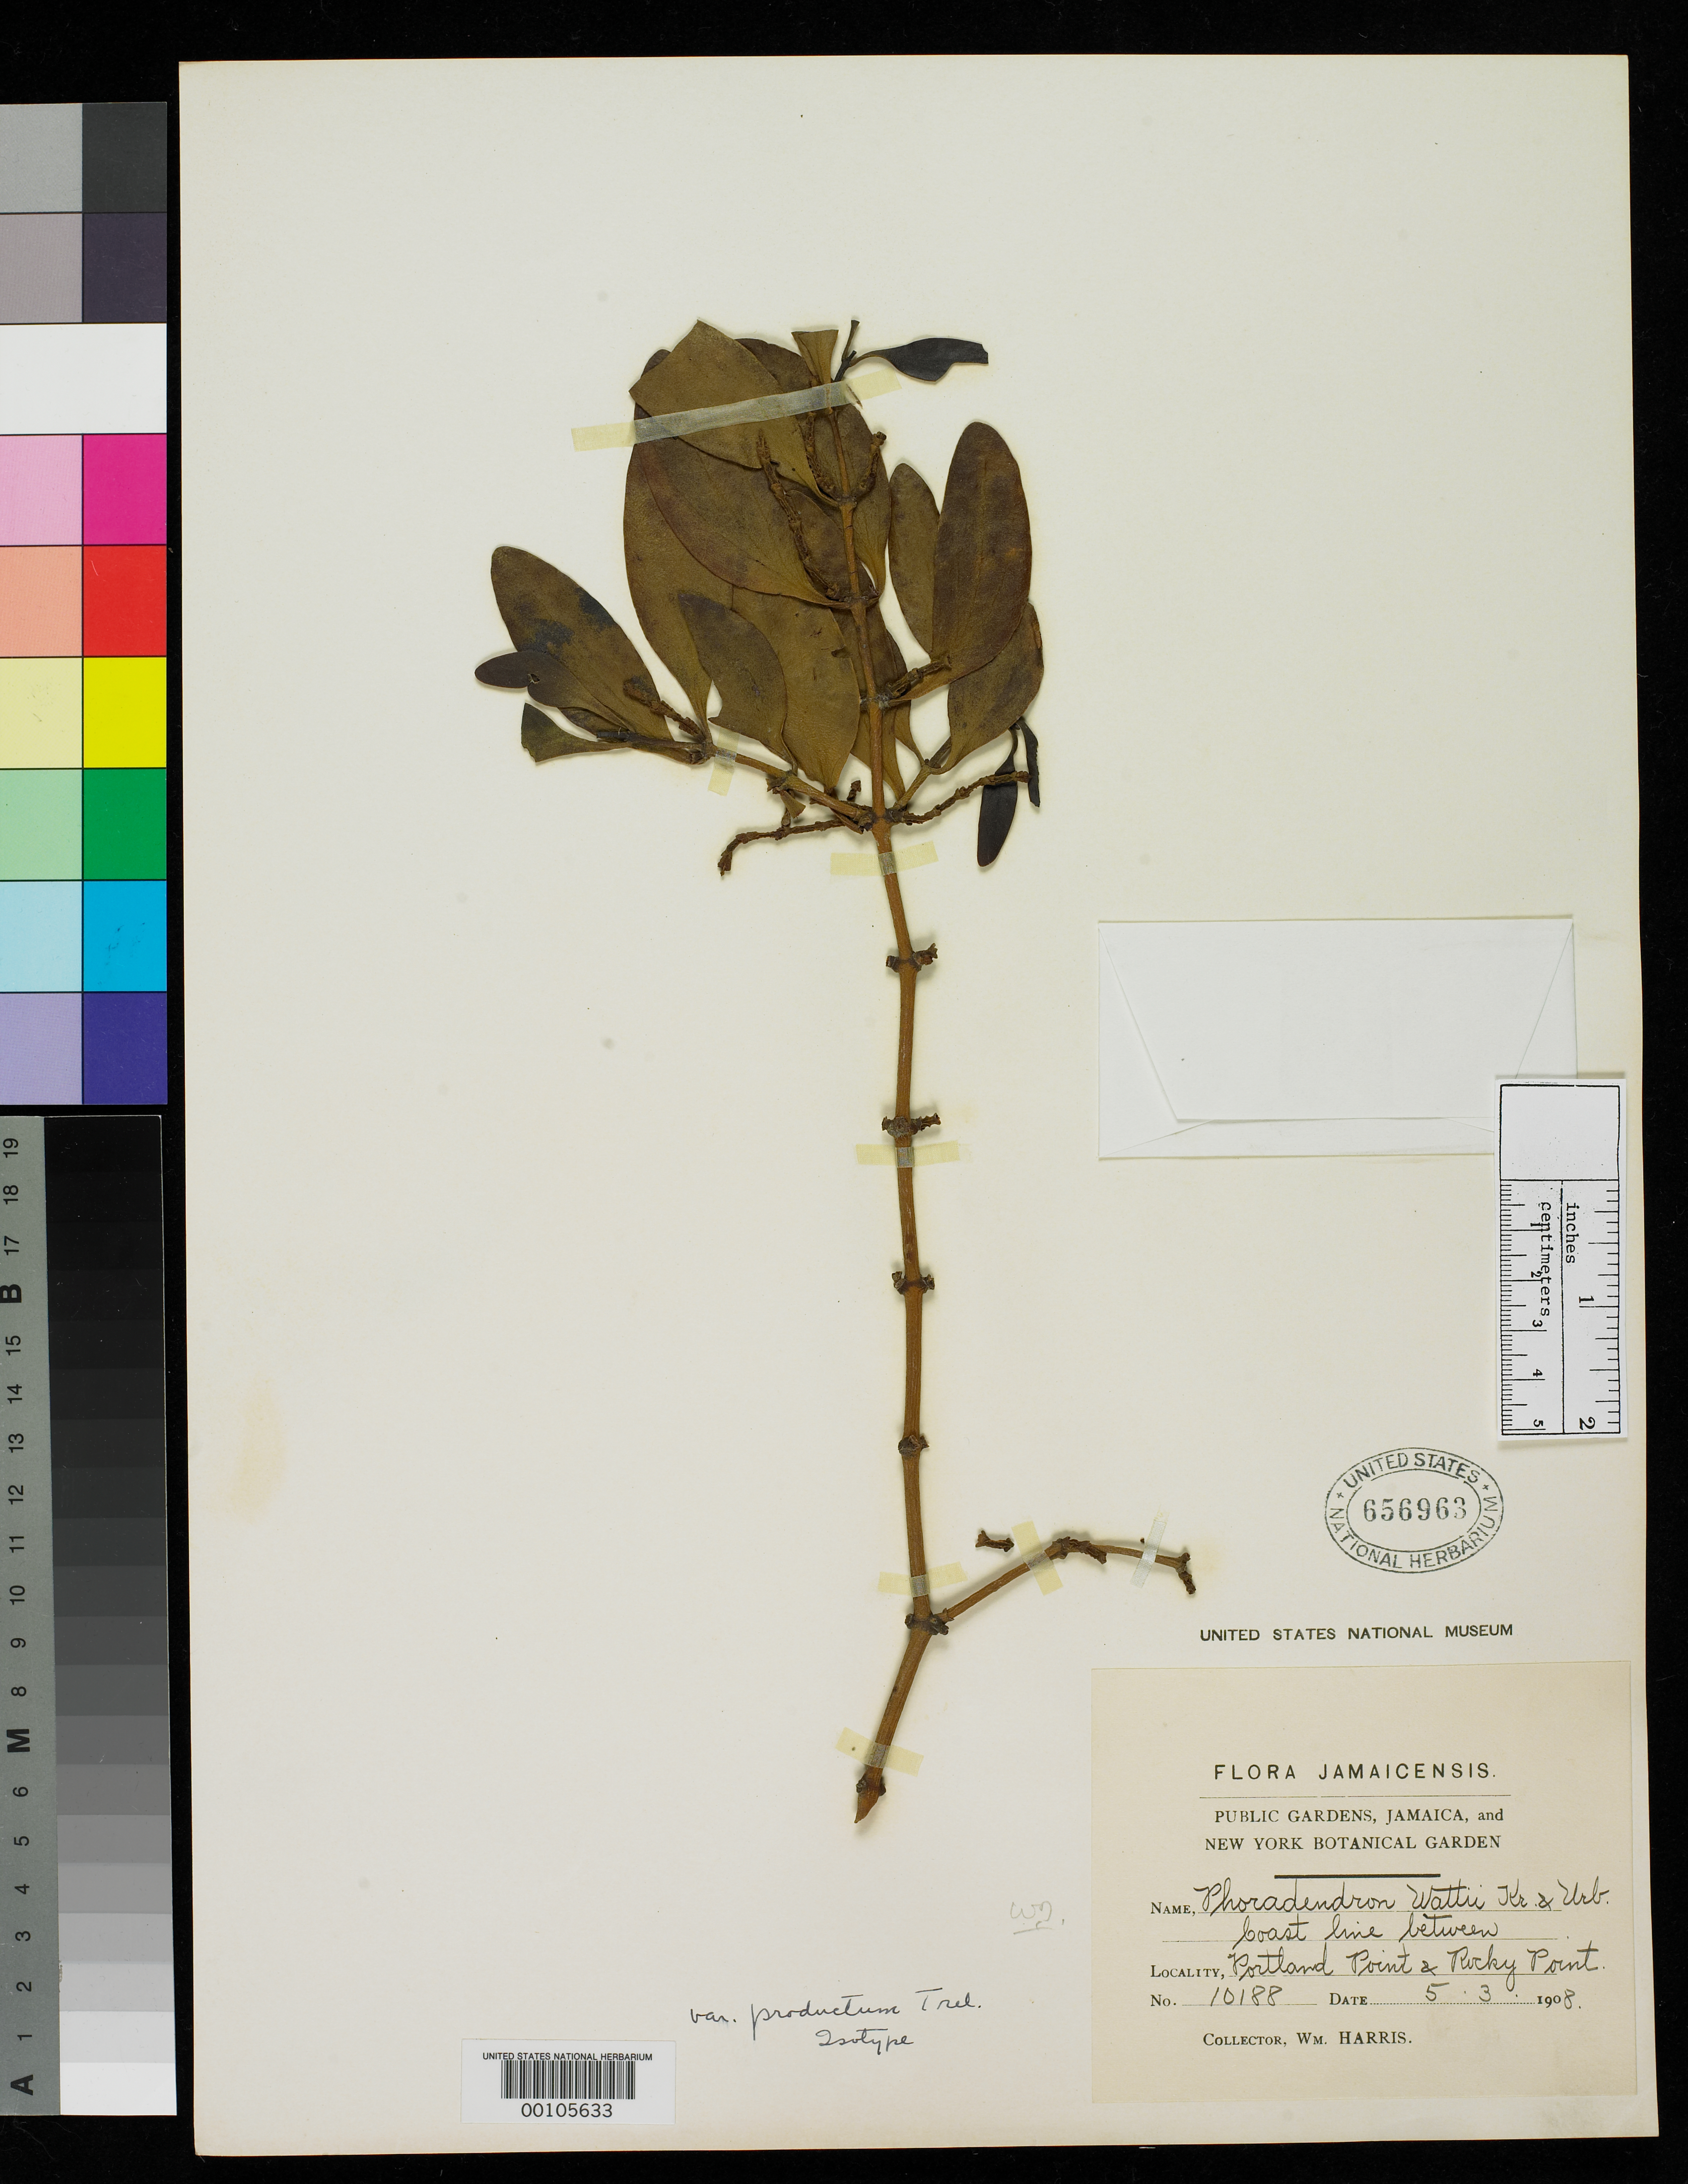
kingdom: Plantae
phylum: Tracheophyta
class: Magnoliopsida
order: Santalales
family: Viscaceae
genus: Phoradendron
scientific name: Phoradendron wattii var. productum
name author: Trel.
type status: Isotype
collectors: W. H. Harris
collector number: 10188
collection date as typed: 03 May 1908 or 05 Mar 1908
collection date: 1908-03-05 or 1908-05-03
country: Jamaica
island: Greater Antilles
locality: Between Portlan Point and Rocky Point.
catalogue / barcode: US 656963